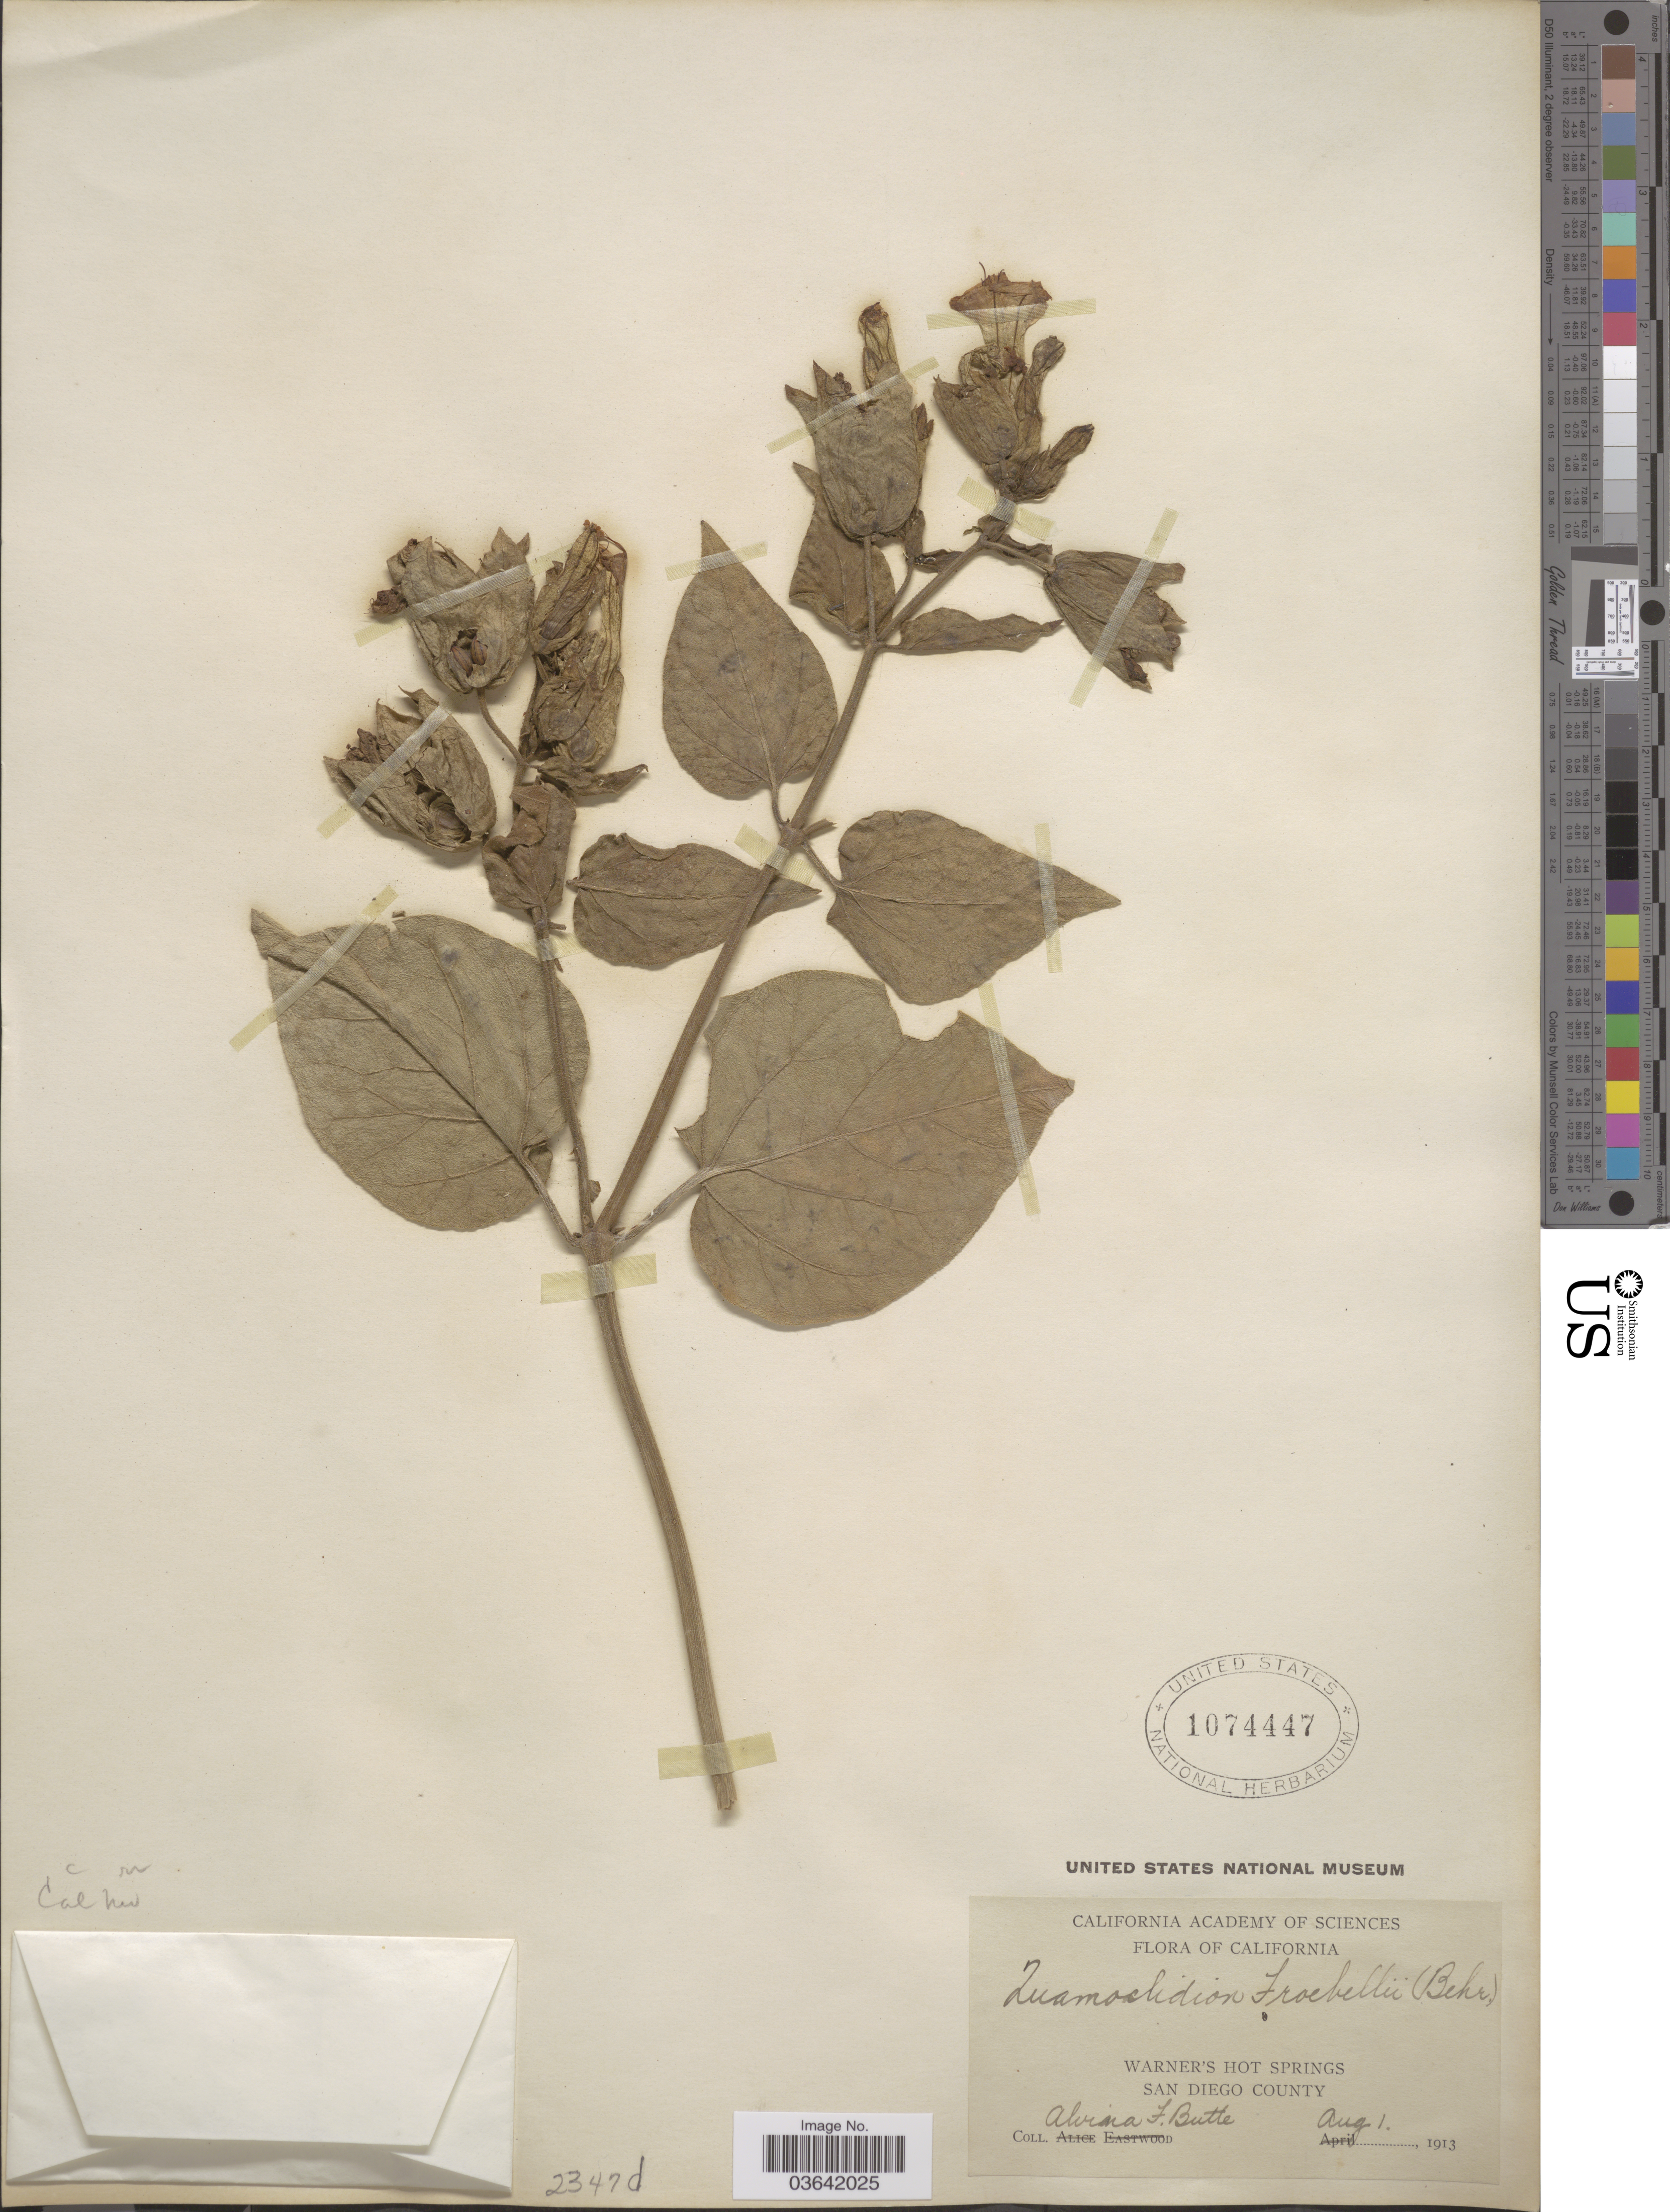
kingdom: Plantae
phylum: Tracheophyta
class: Magnoliopsida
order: Caryophyllales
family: Nyctaginaceae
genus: Quamoclidion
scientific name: Quamoclidion froebelii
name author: Standl.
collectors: A. Butte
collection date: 1913-08-01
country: United States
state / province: California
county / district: San Diego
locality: Warner's Hot Springs. San Diego County.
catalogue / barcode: US 1074447